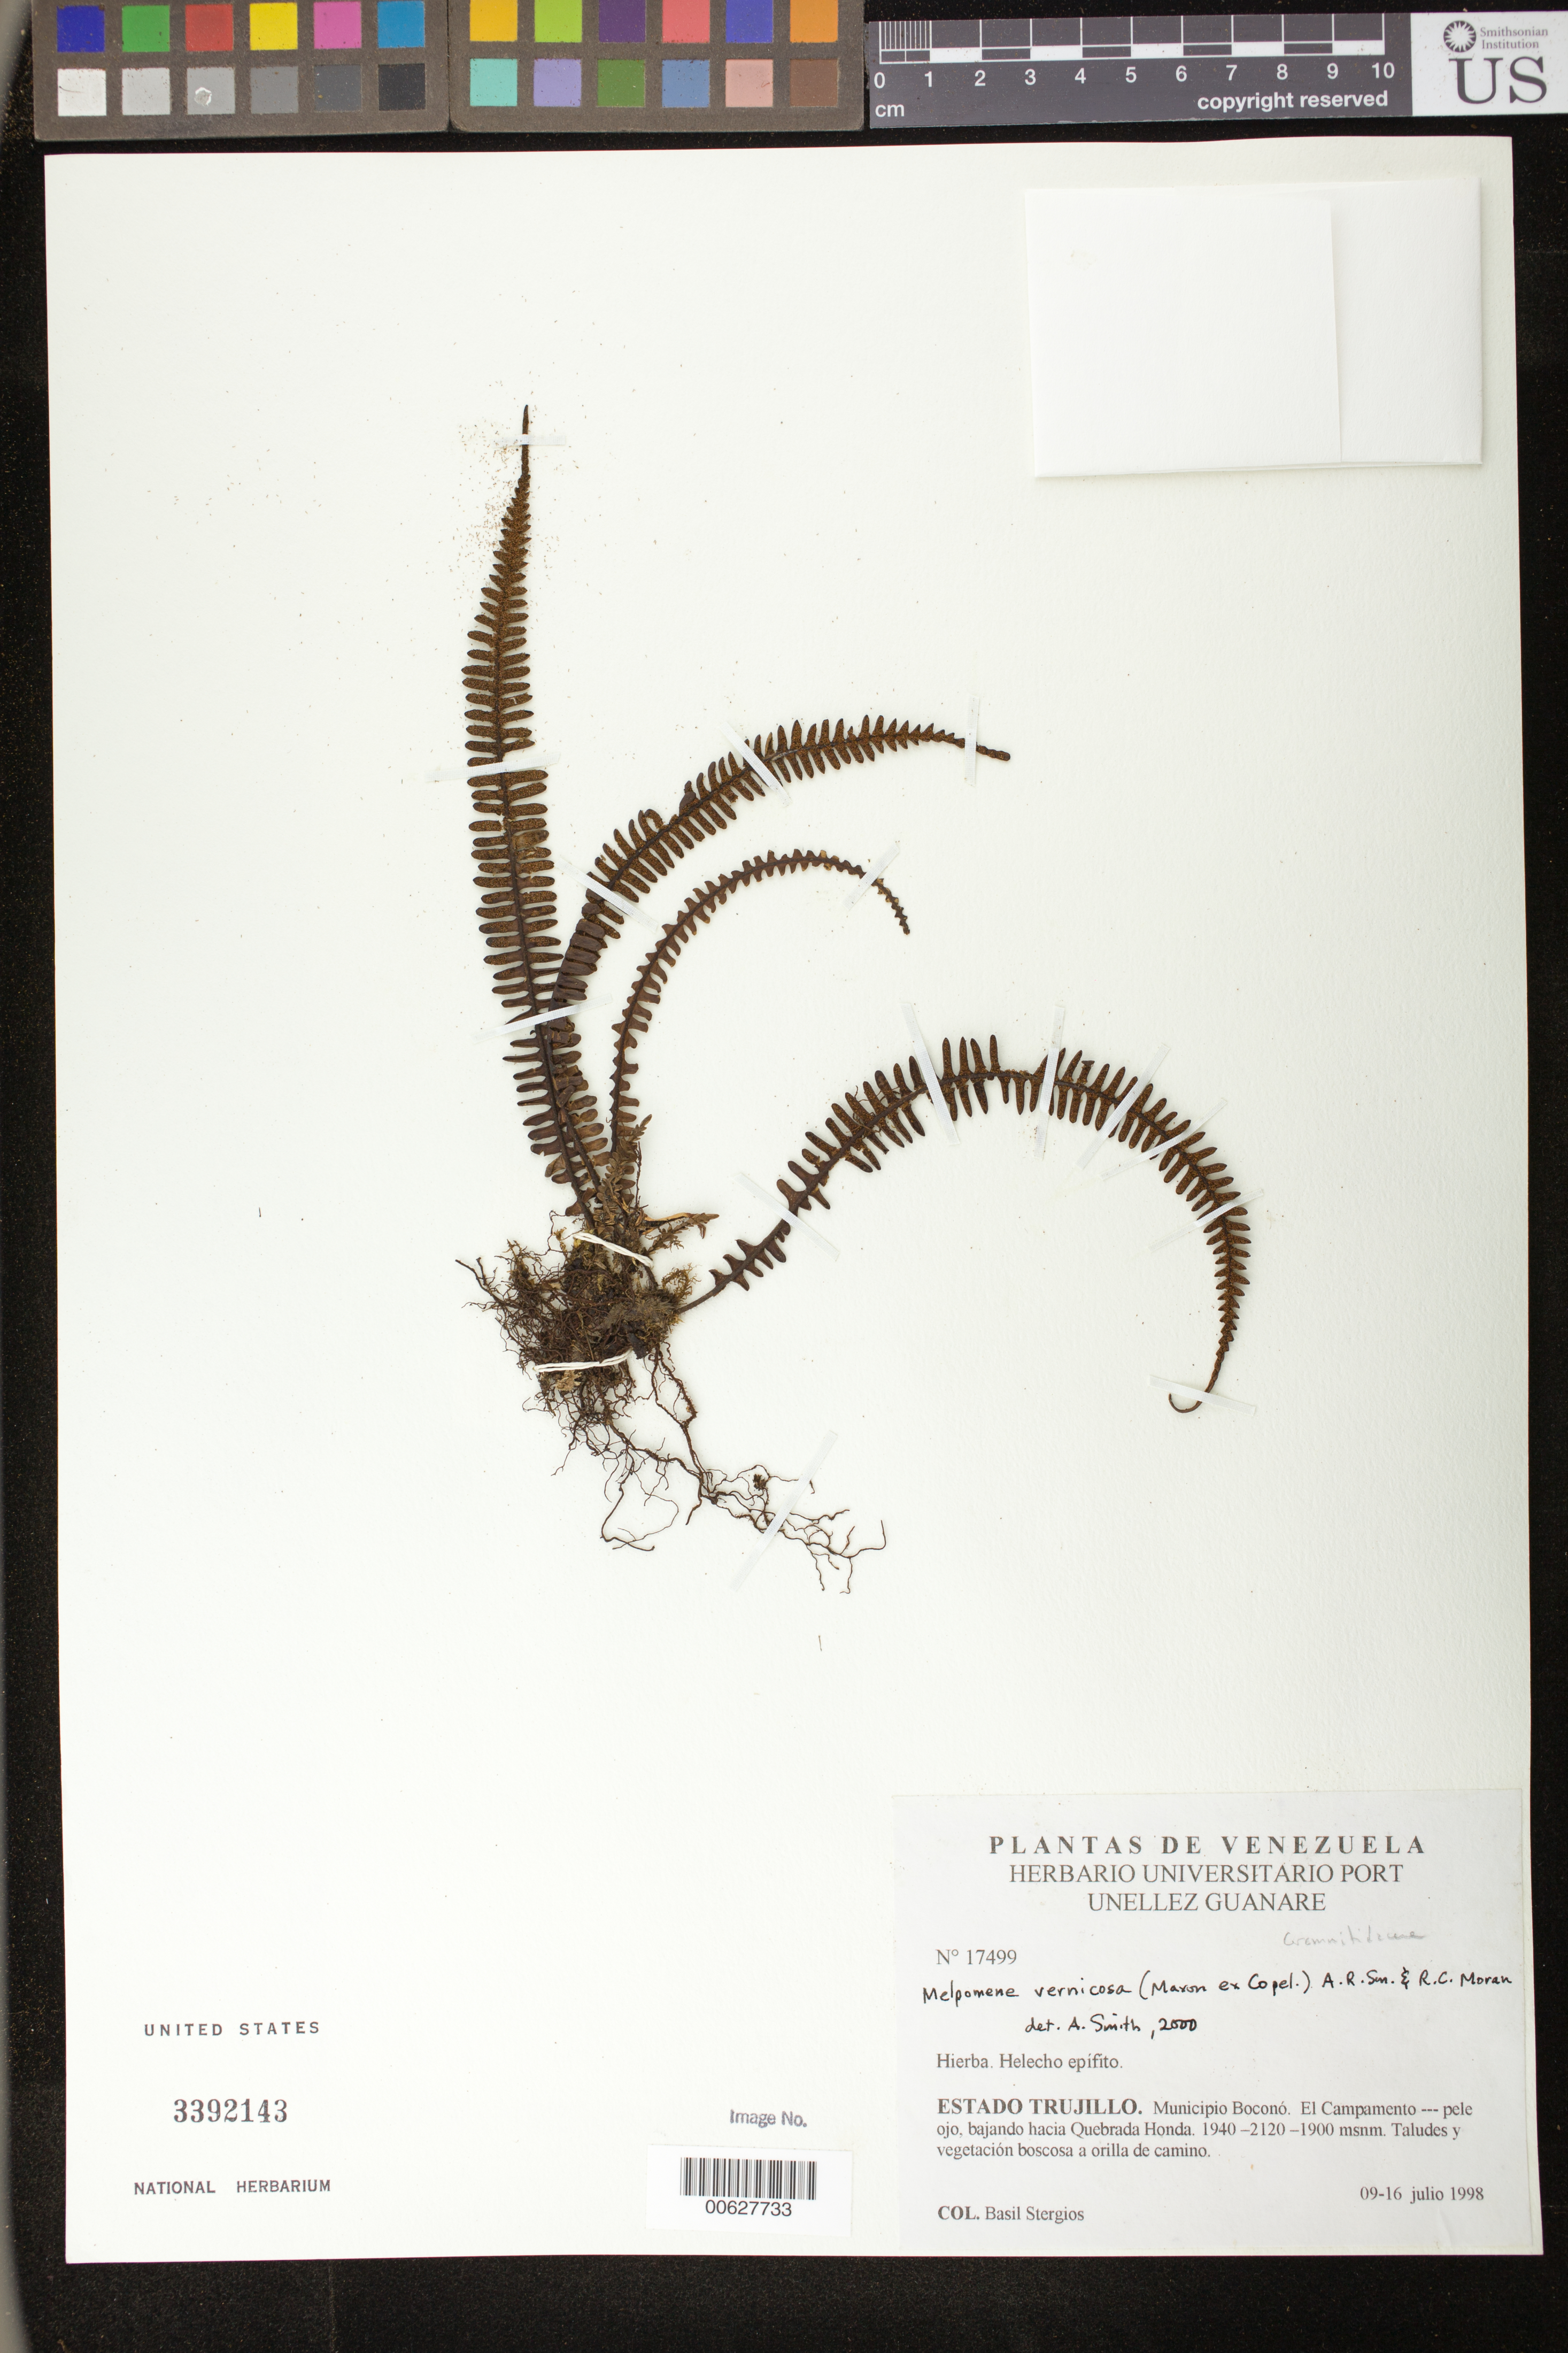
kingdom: Plantae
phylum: Tracheophyta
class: Polypodiopsida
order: Polypodiales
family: Polypodiaceae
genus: Melpomene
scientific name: Melpomene vernicosa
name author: (Maxon ex Copel.) A.R. Sm. & R.C. Moran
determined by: Smith, Alan R., (UC)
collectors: B. G. Stergios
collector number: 17499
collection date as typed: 09 Jul 1998 to 16 Jul 1998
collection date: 1998-07-09/1998-07-16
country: Venezuela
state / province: Trujillo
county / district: Boconó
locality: Parque Nacional Guaramacal, El campamento-pele ojo, bajando hacia Quebrada Honda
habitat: Taludes y vegetación boscosa a orilla de camino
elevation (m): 1900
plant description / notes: PORT, US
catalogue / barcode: US 3392143